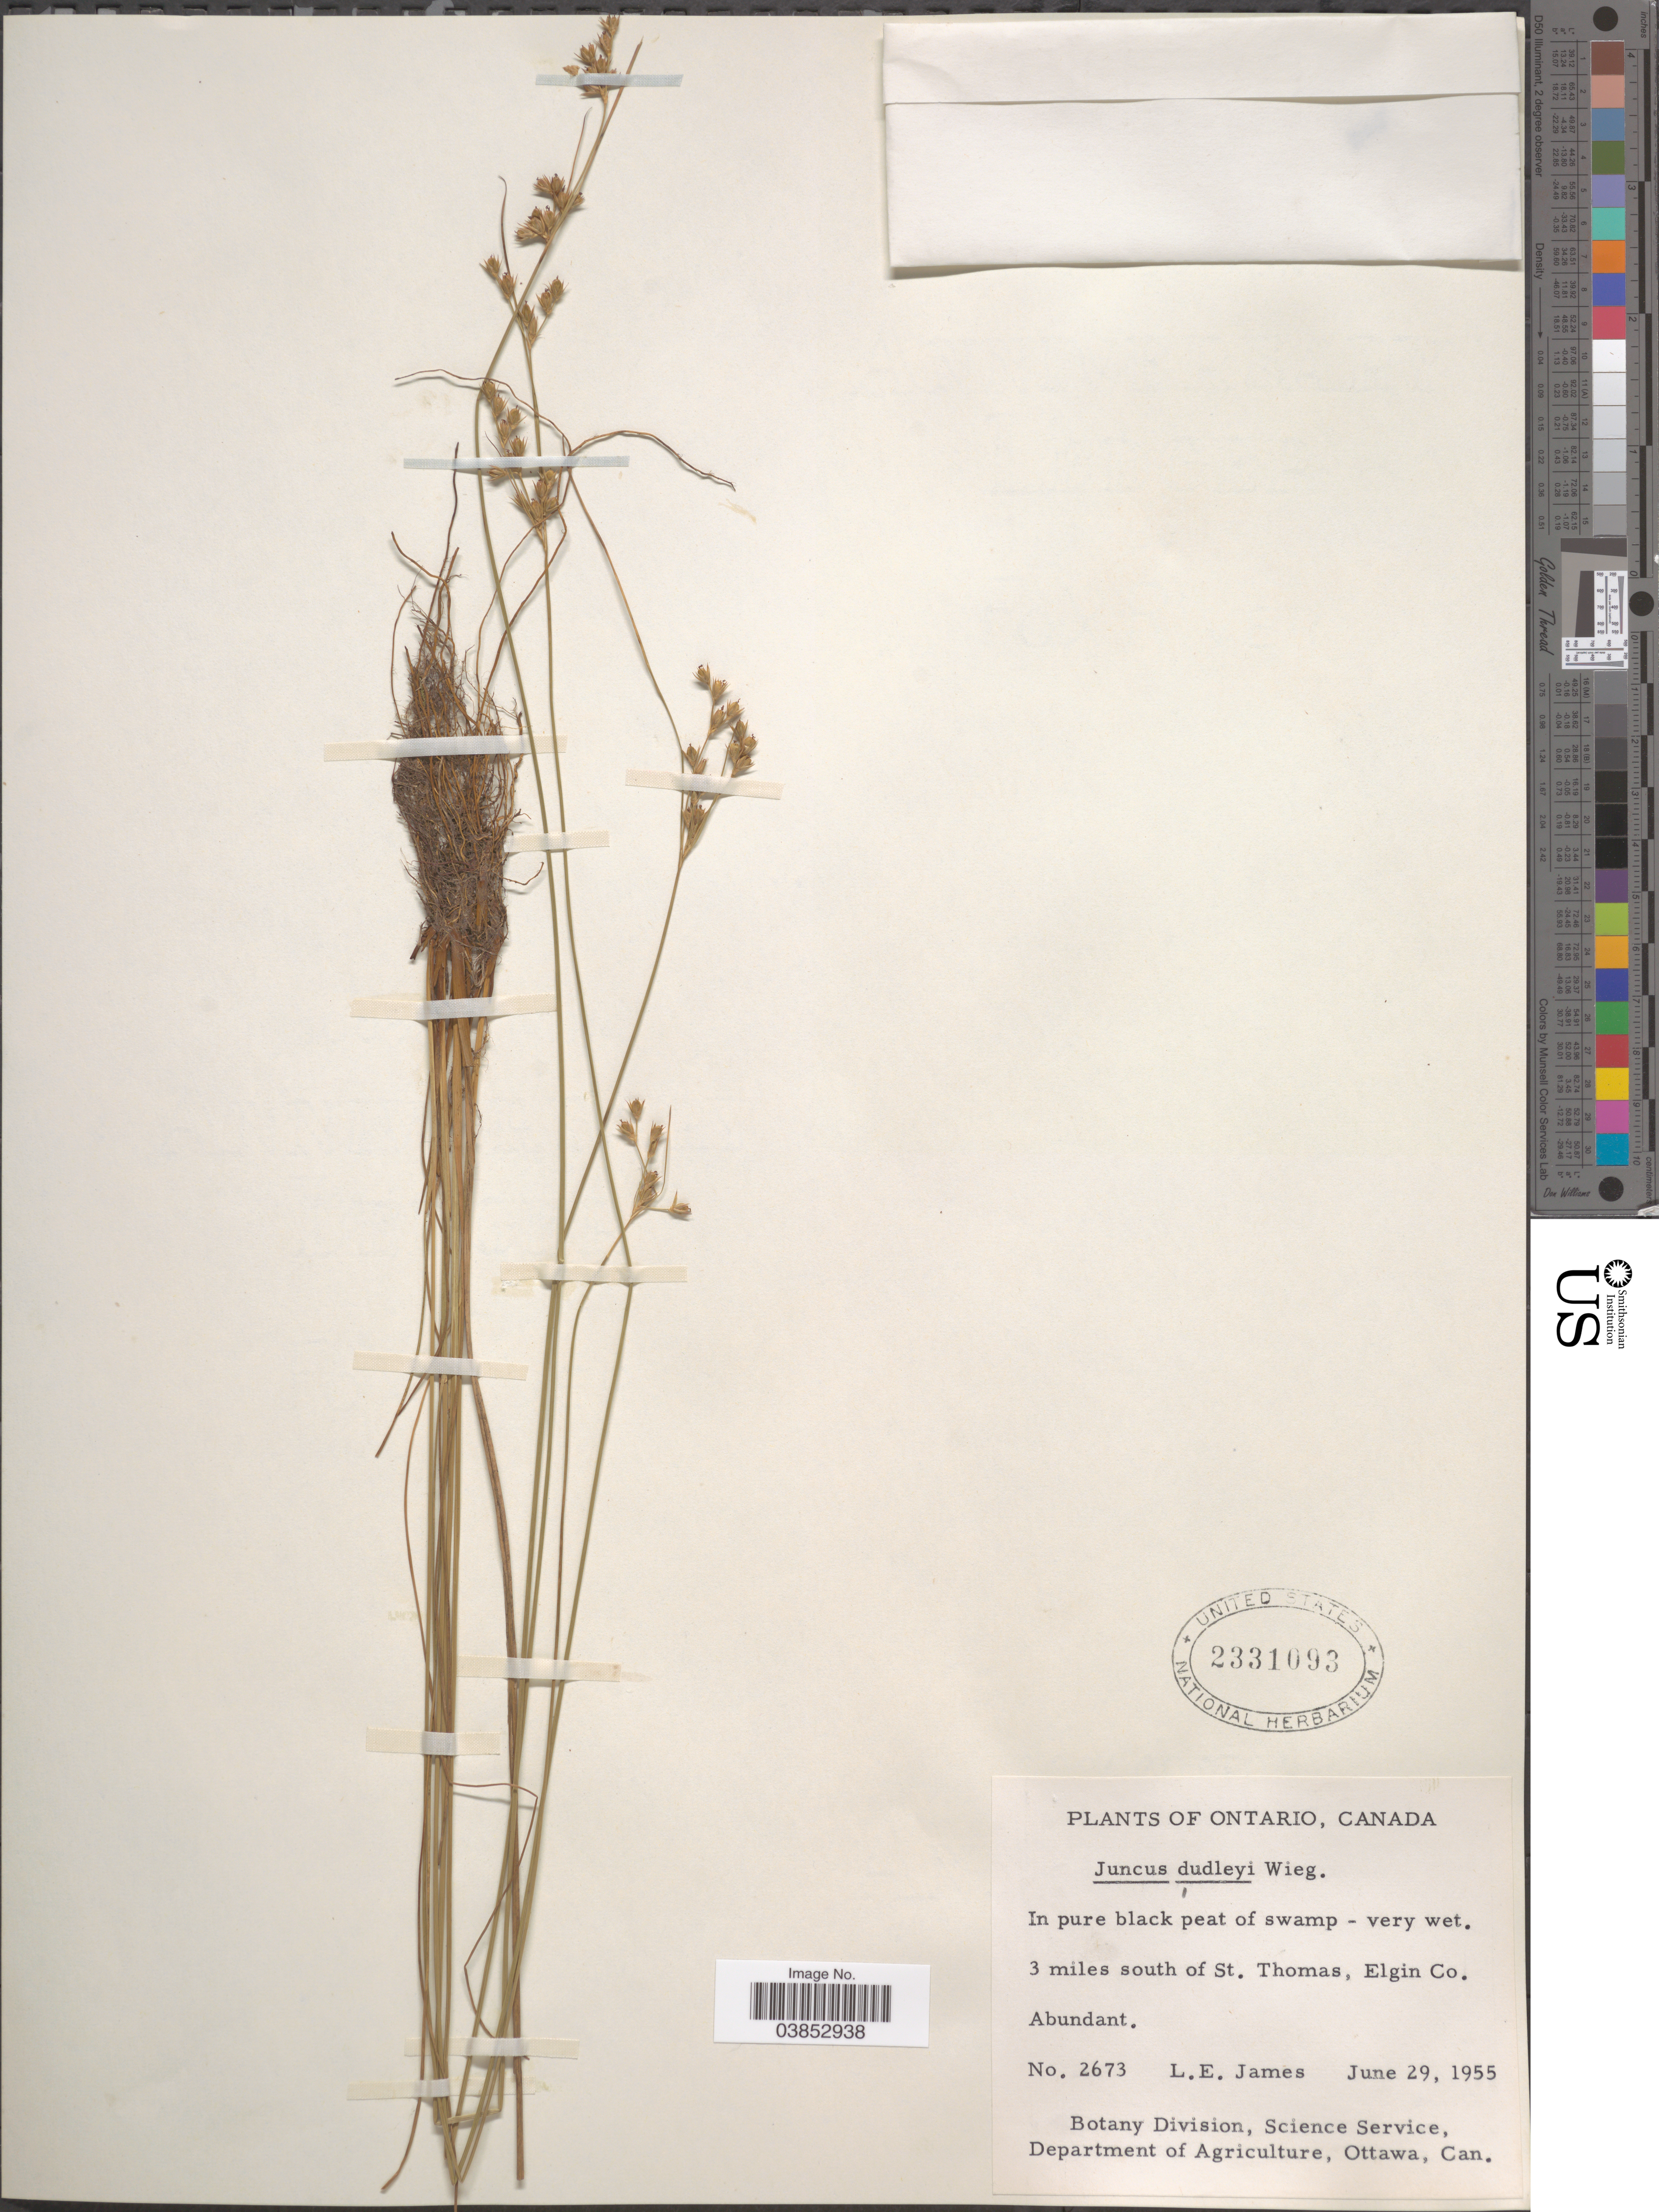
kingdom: Plantae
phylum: Tracheophyta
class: Liliopsida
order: Poales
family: Juncaceae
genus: Juncus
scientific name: Juncus dudleyi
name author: Wiegand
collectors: L. E. James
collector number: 2673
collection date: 1955-06-29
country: Canada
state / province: Ontario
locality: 3 miles south of St. Thomas, Elgin Co.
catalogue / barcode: US 2331093